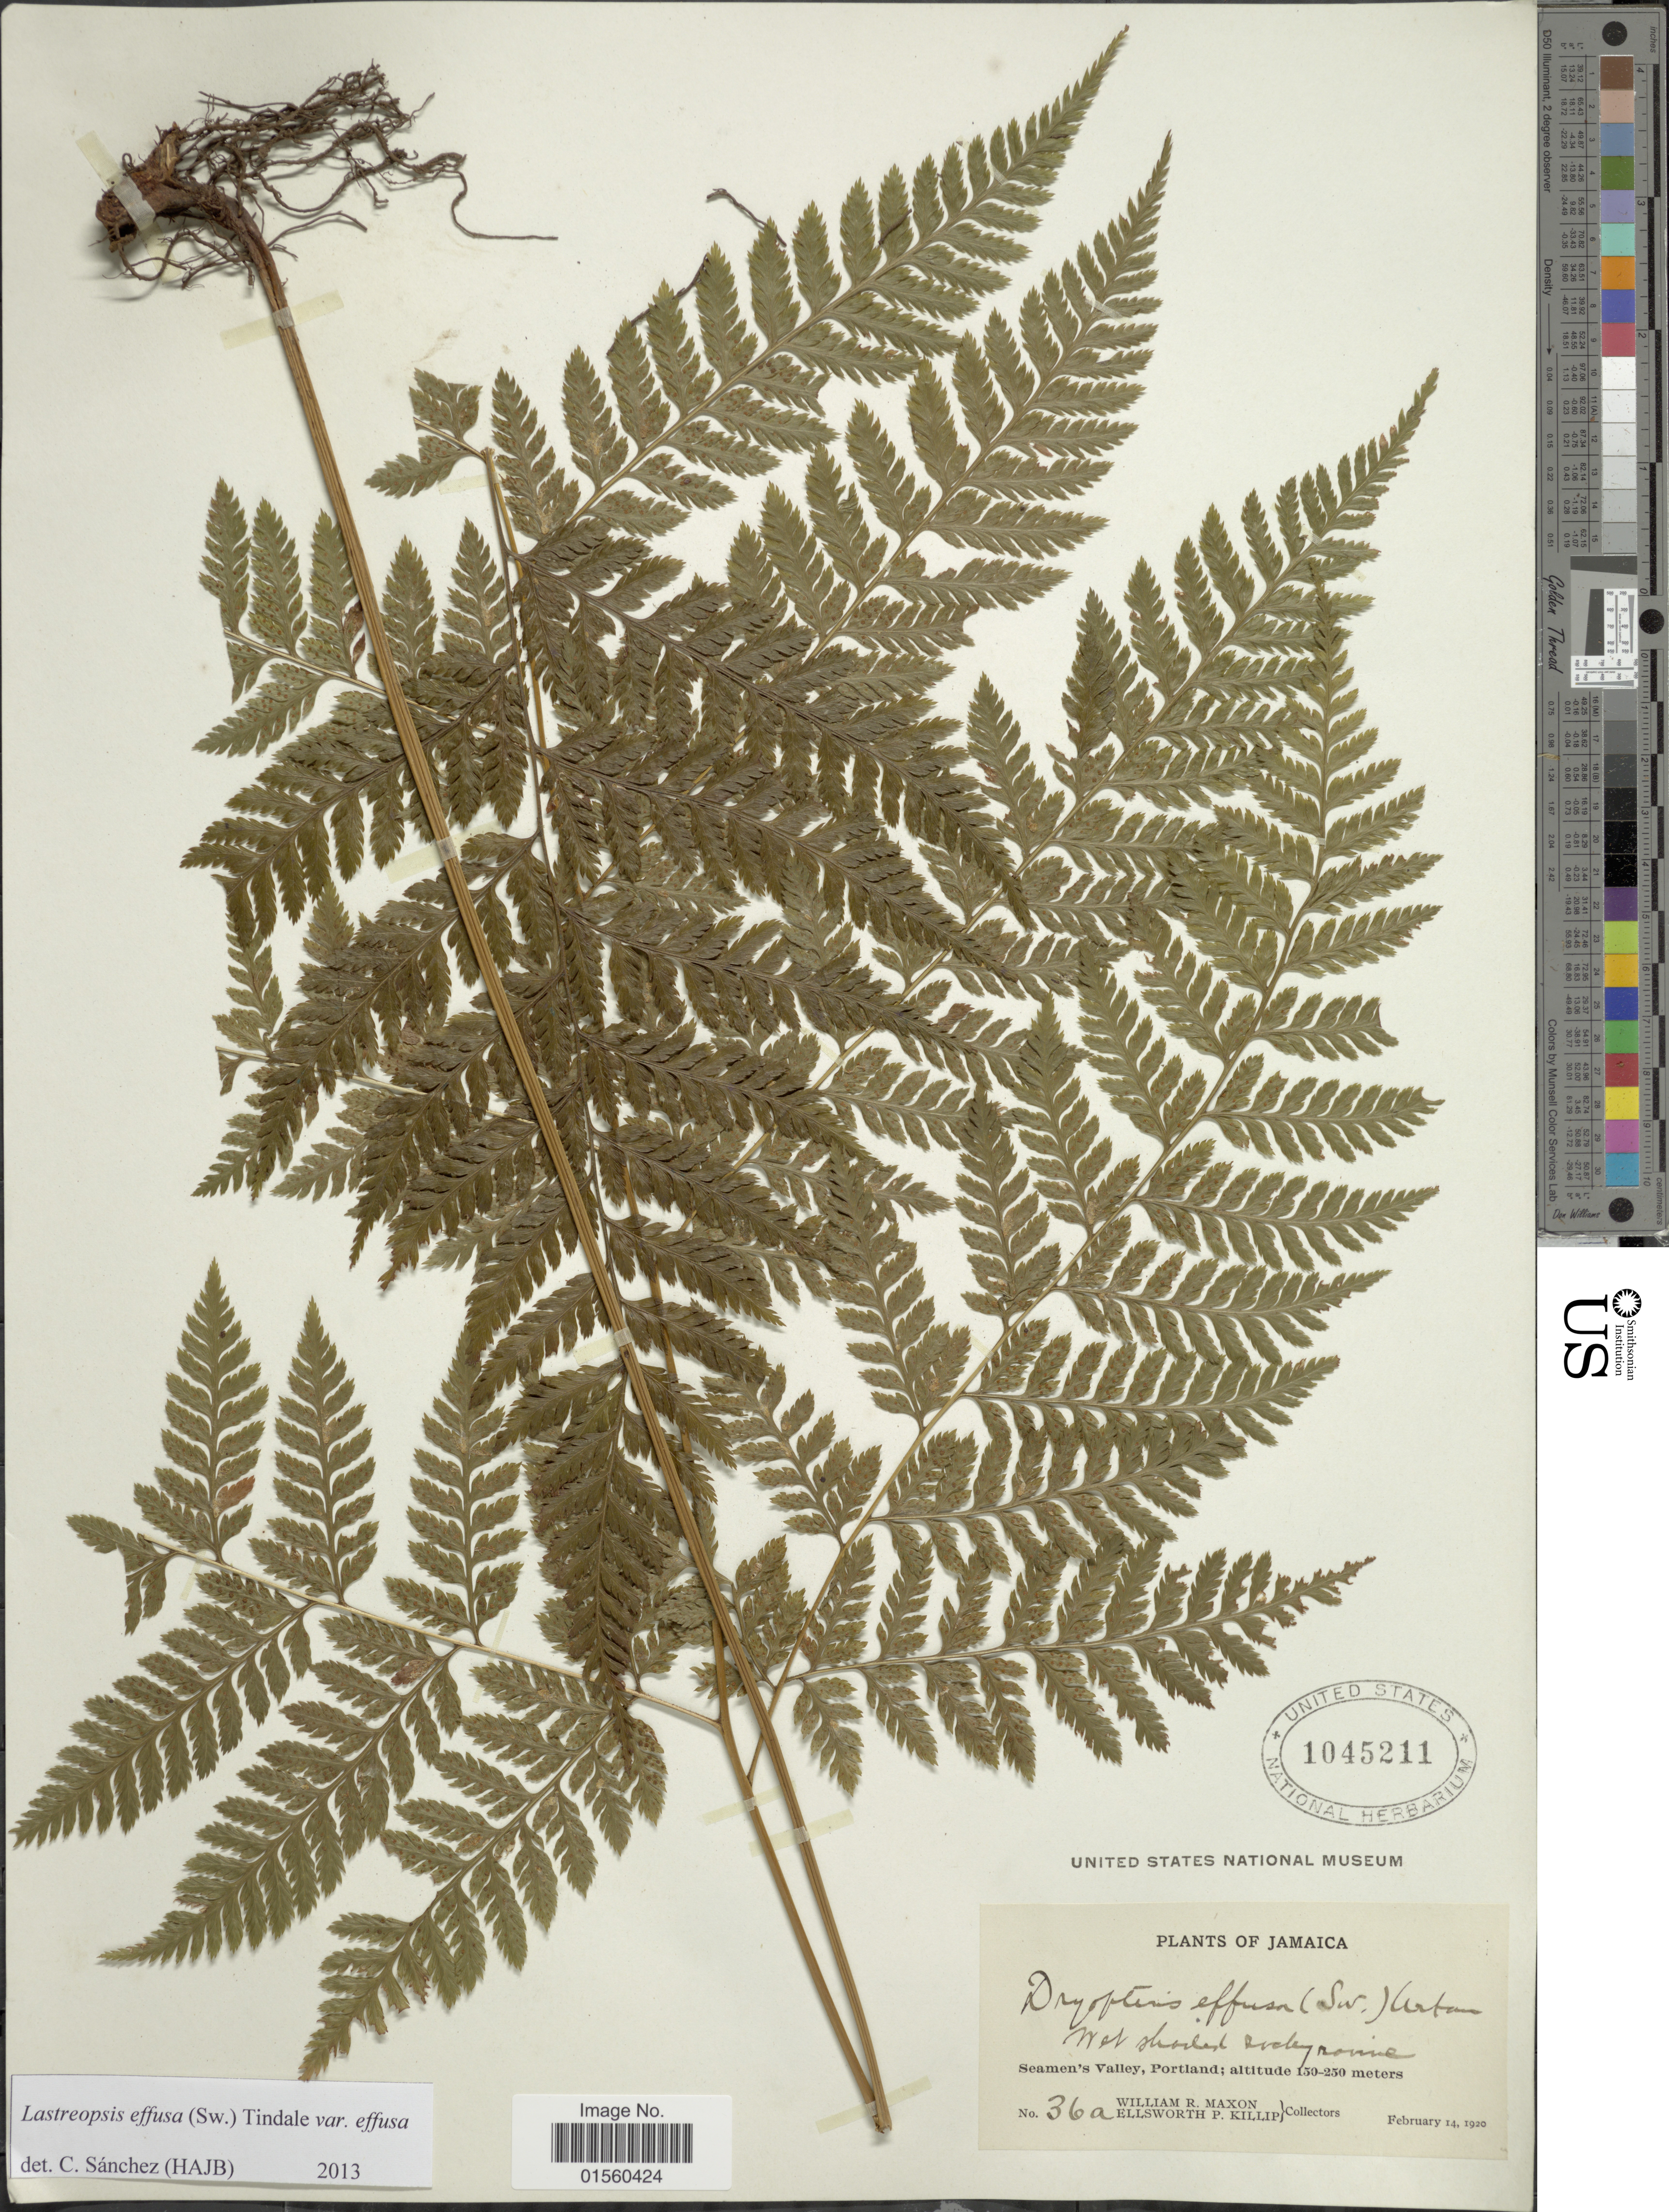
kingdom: Plantae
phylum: Tracheophyta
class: Polypodiopsida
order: Polypodiales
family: Dryopteridaceae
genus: Parapolystichum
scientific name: Parapolystichum effusum var. effusum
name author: (Sw.) Ching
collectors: W. R. Maxon & E. P. Killip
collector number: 36a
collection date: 1920-02-14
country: Jamaica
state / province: Portland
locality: Seamen's Valley, Portland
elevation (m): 150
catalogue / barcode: US 1045211